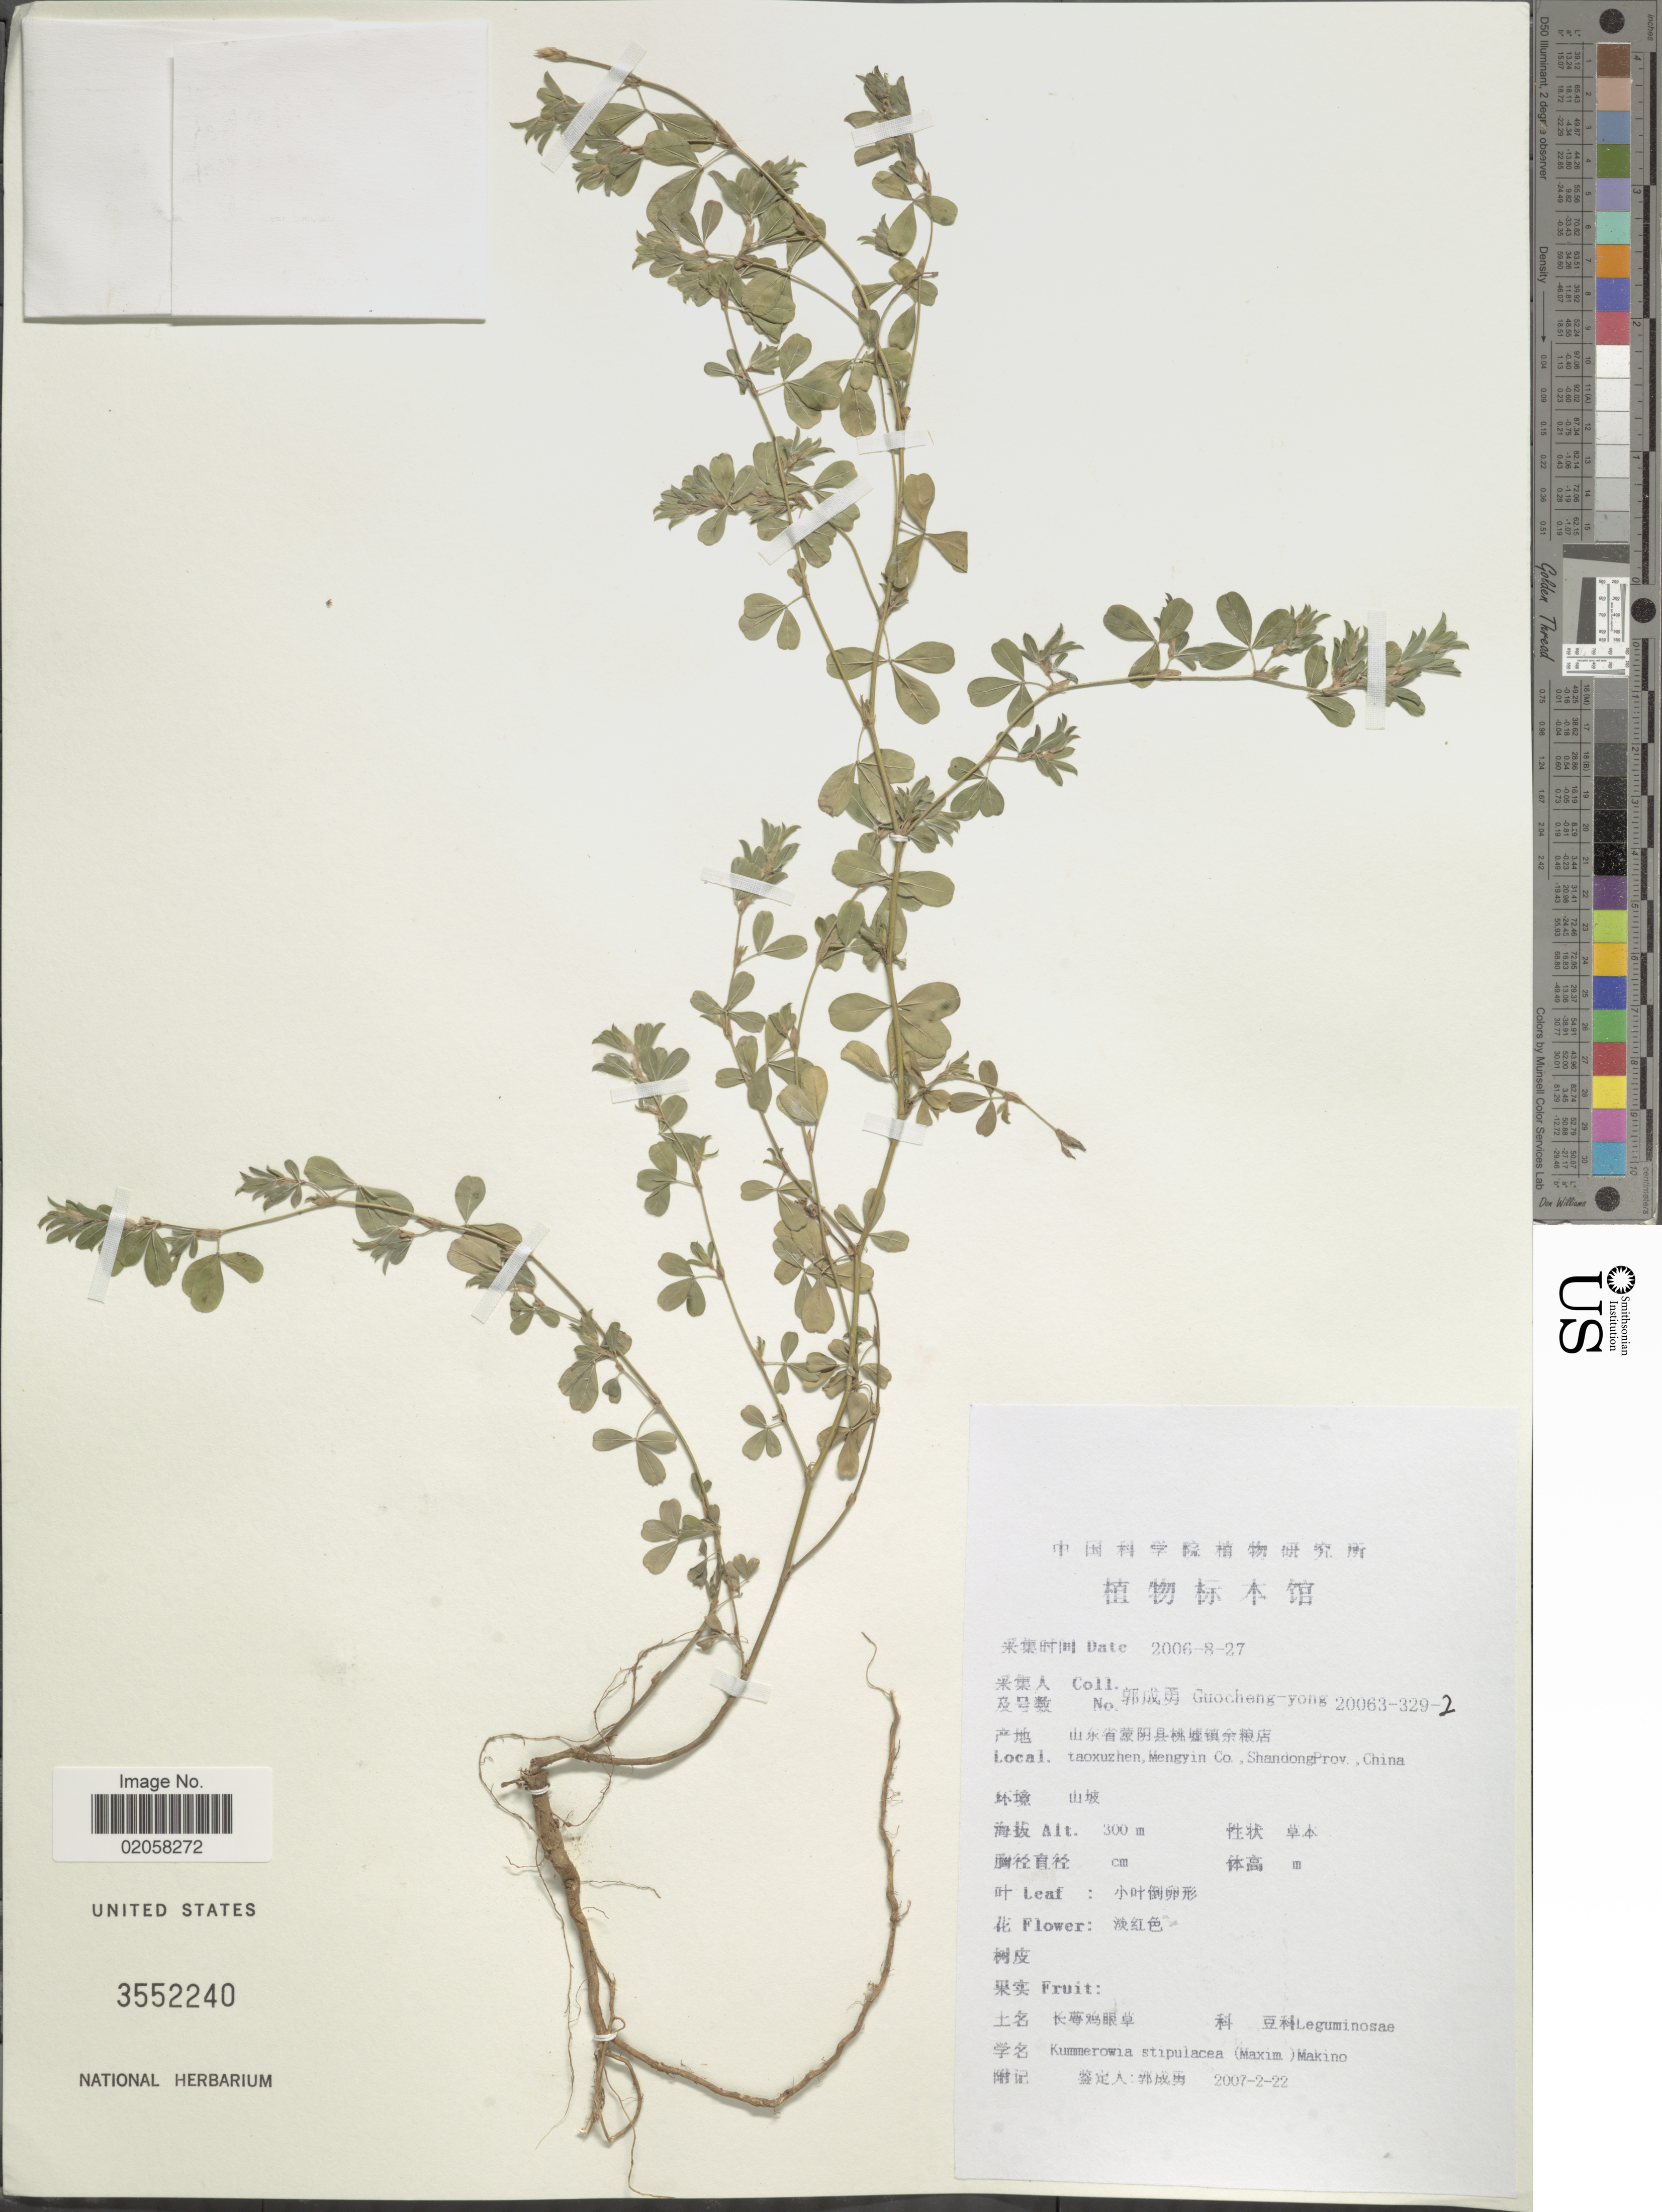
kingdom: Plantae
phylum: Tracheophyta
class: Magnoliopsida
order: Fabales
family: Fabaceae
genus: Kummerowia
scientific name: Kummerowia stipulacea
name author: (Maxim.) Makino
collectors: Guo cheng-yong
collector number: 20063-329-2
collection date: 2006-08-27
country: China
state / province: Shandong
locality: Taoxuzhen, Mengyin Co.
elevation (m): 300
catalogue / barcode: US 3552240